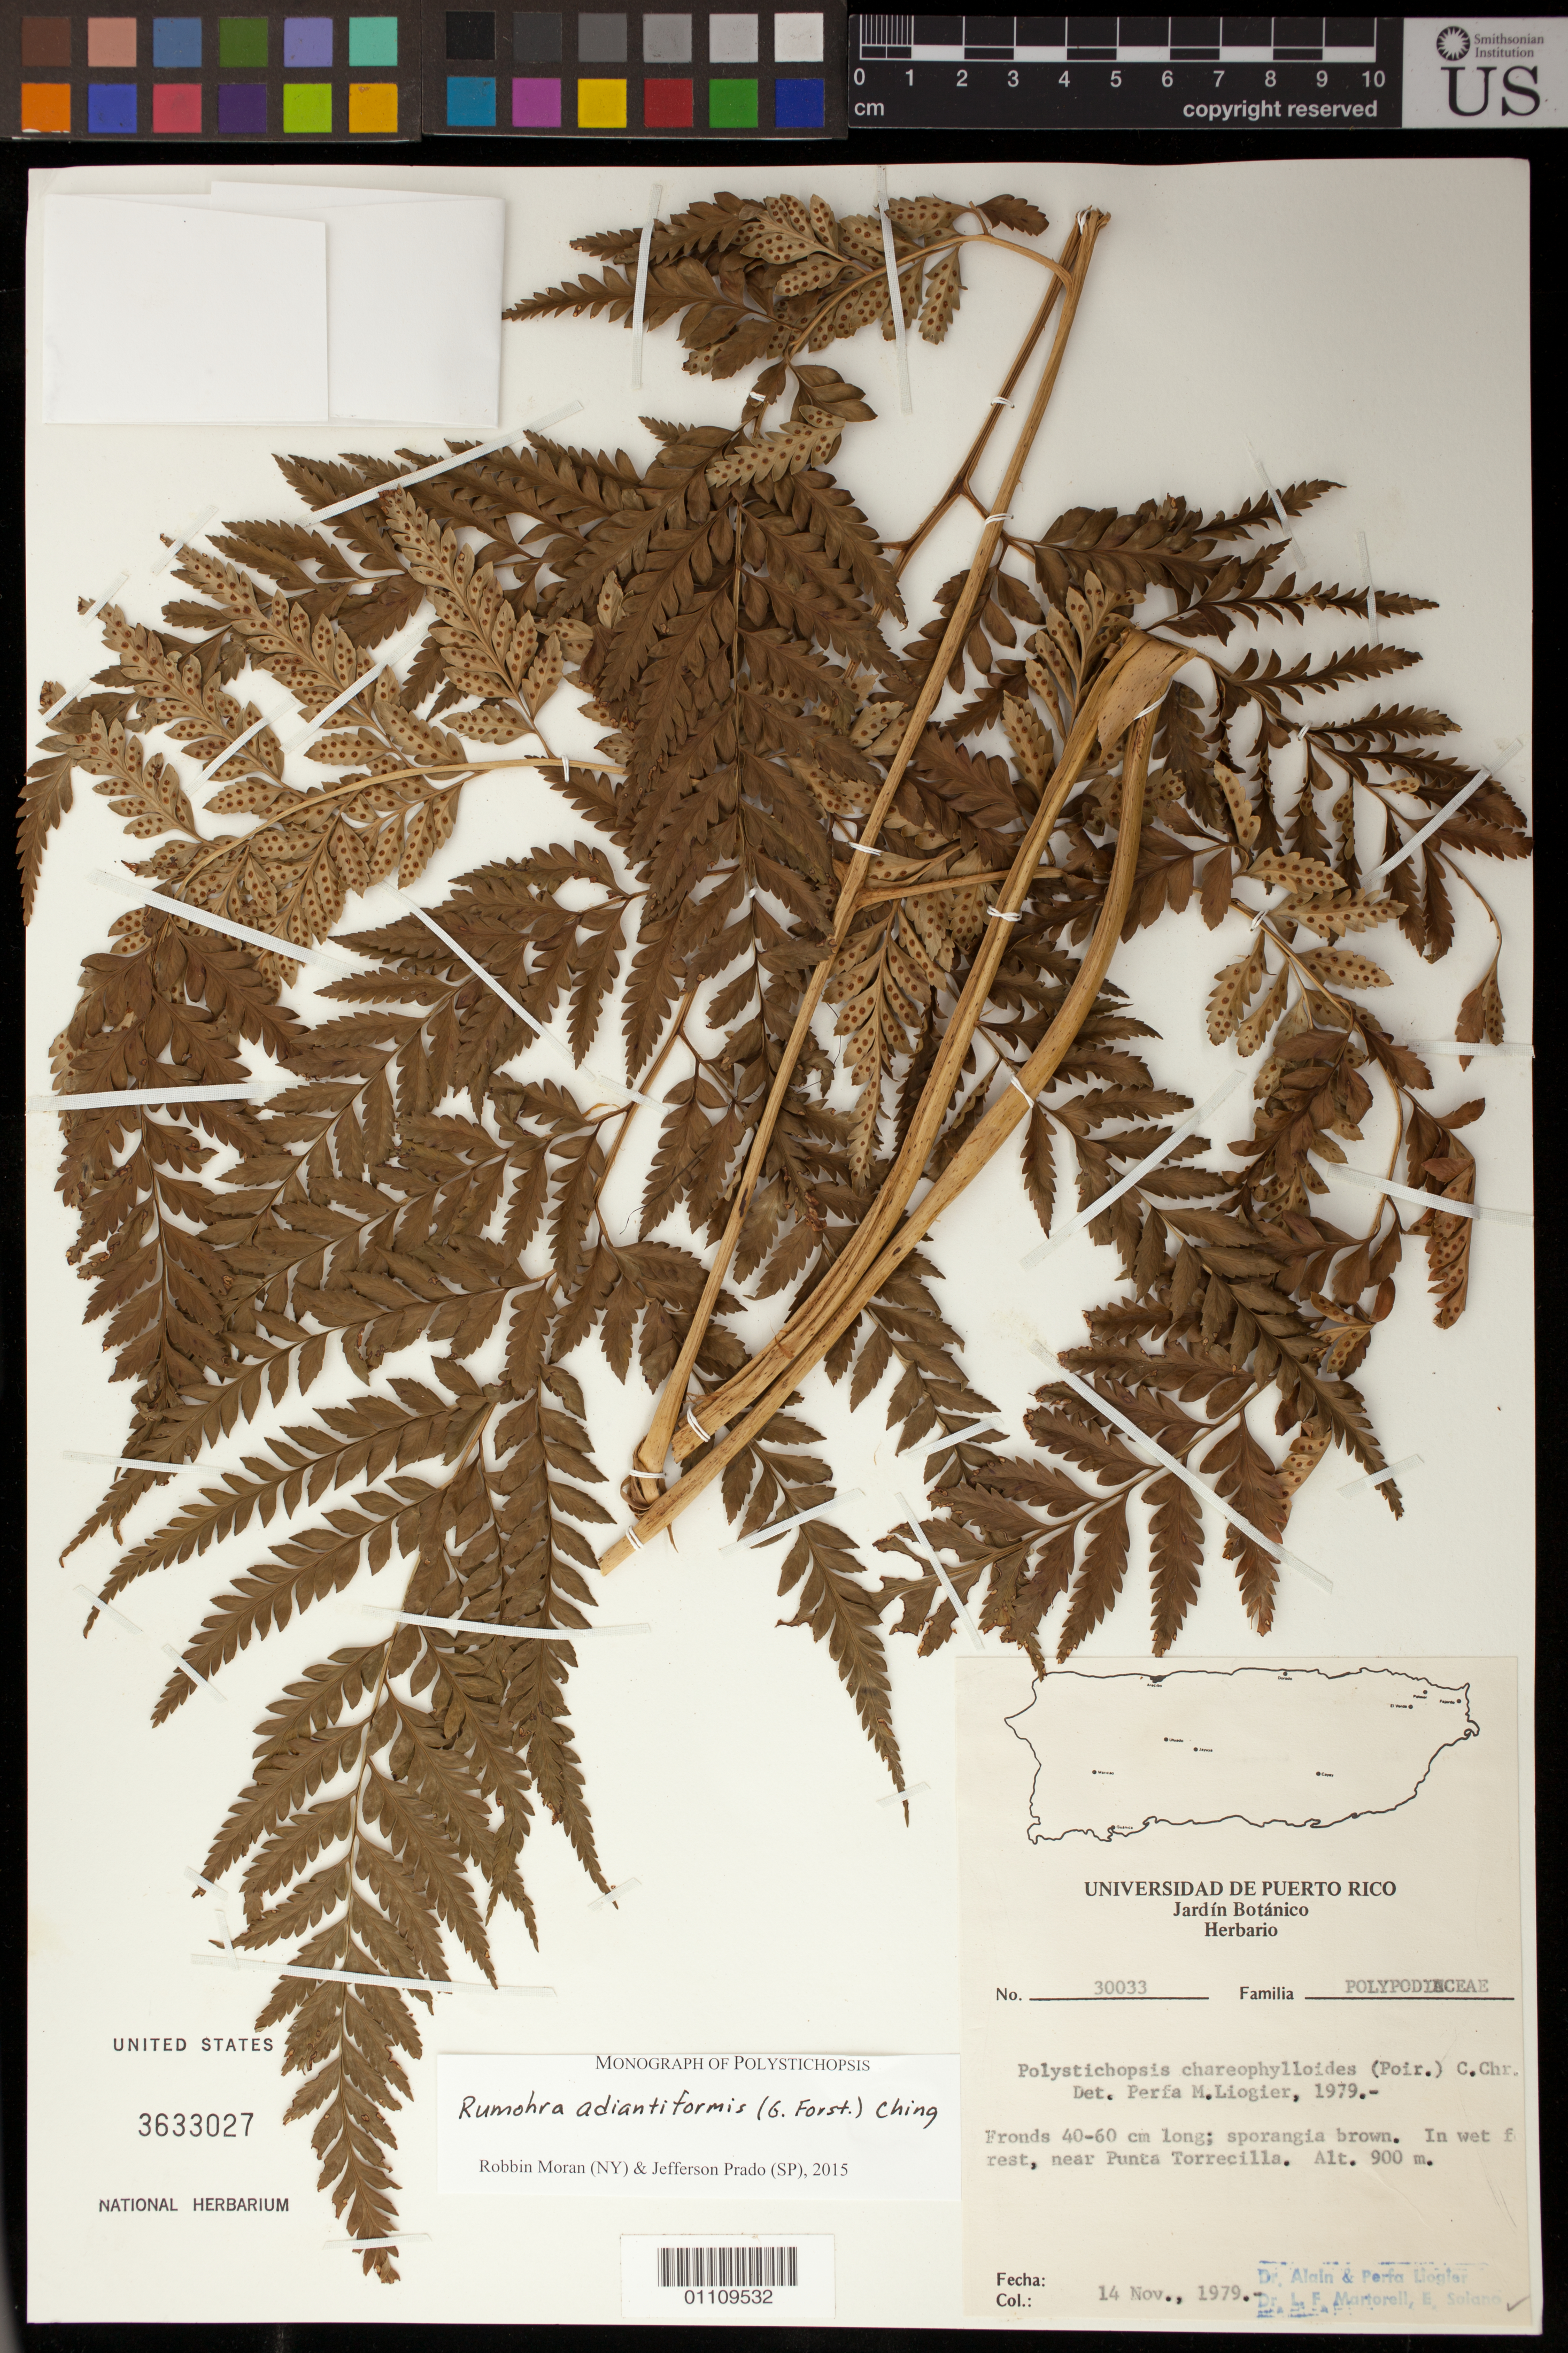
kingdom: Plantae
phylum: Tracheophyta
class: Polypodiopsida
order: Polypodiales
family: Dryopteridaceae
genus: Rumohra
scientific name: Rumohra adiantiformis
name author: (G. Forst.) Ching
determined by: Moran, R. C.; Prado, J.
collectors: A. H. Liogier, M. P. Liogier, L. Martorell & E. Solano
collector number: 30033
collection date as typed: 14 Nov 1979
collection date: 1979-11-14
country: Puerto Rico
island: Puerto Rico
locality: Punta Torrecilla, near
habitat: In wet forest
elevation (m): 900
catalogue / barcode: US 3633027